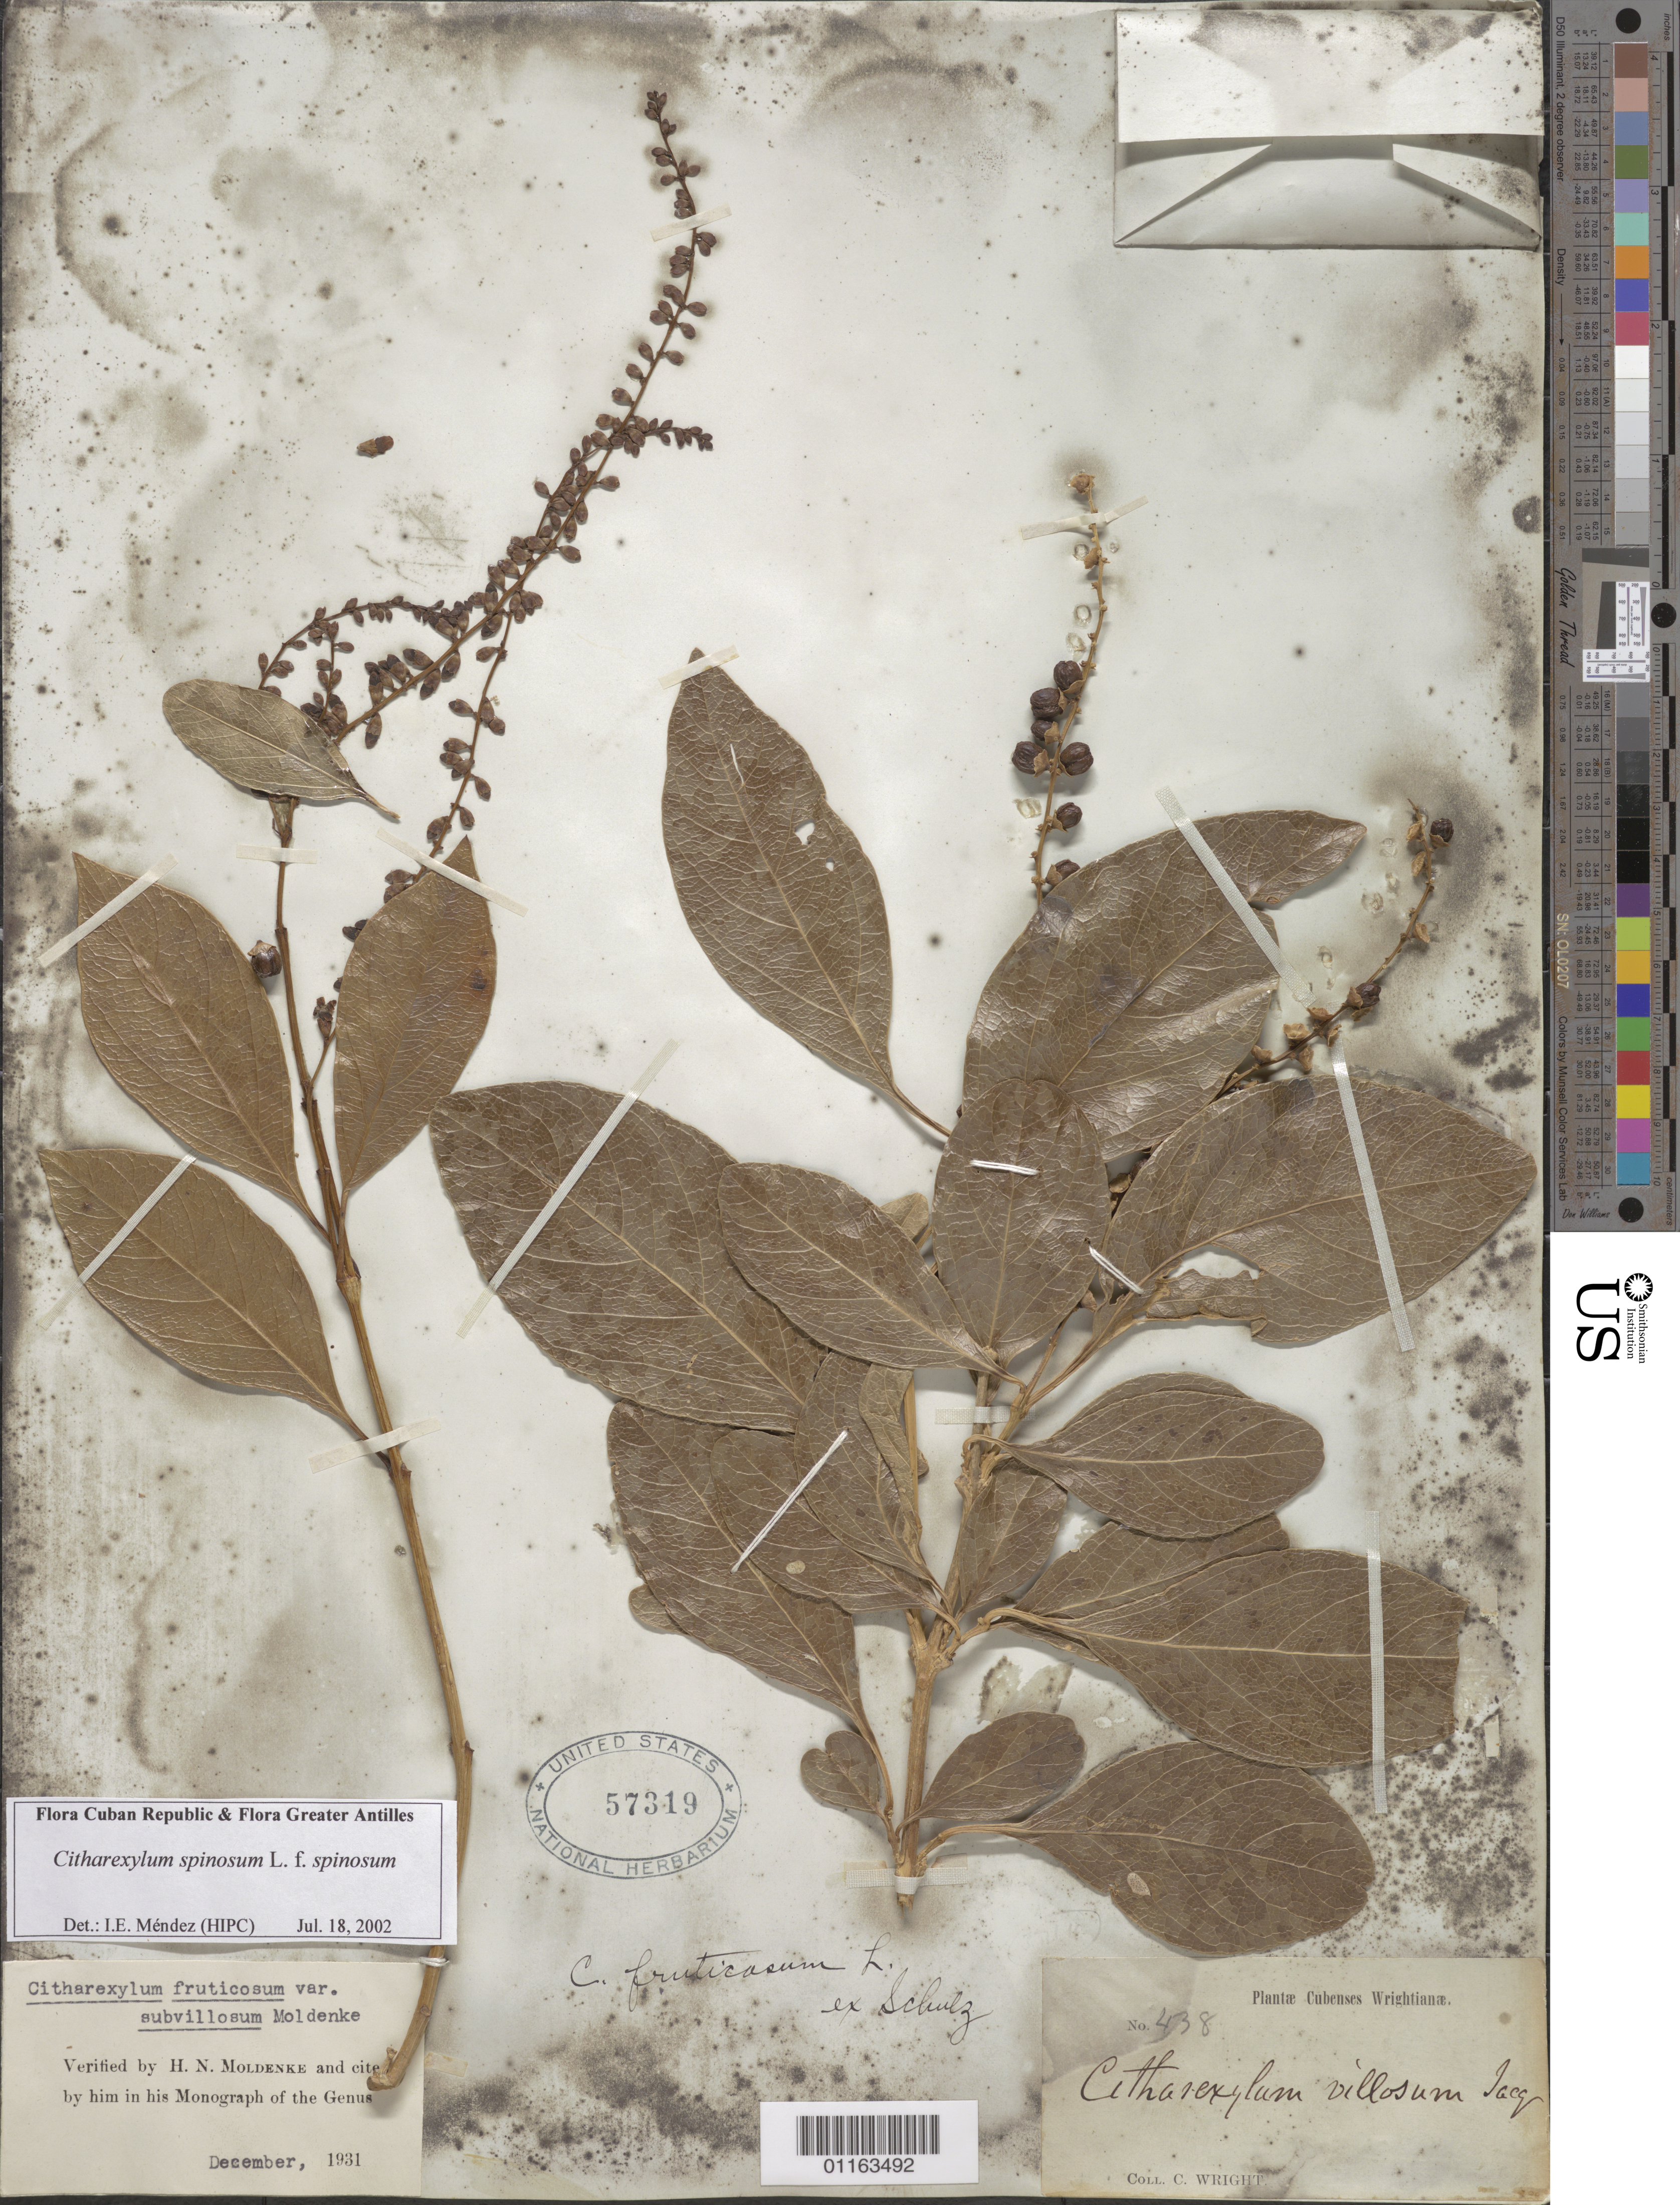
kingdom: Plantae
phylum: Tracheophyta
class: Magnoliopsida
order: Lamiales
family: Verbenaceae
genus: Citharexylum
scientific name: Citharexylum spinosum f. spinosum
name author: L.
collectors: C. Wright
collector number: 438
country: Cuba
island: Cuba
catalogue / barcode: US 57319